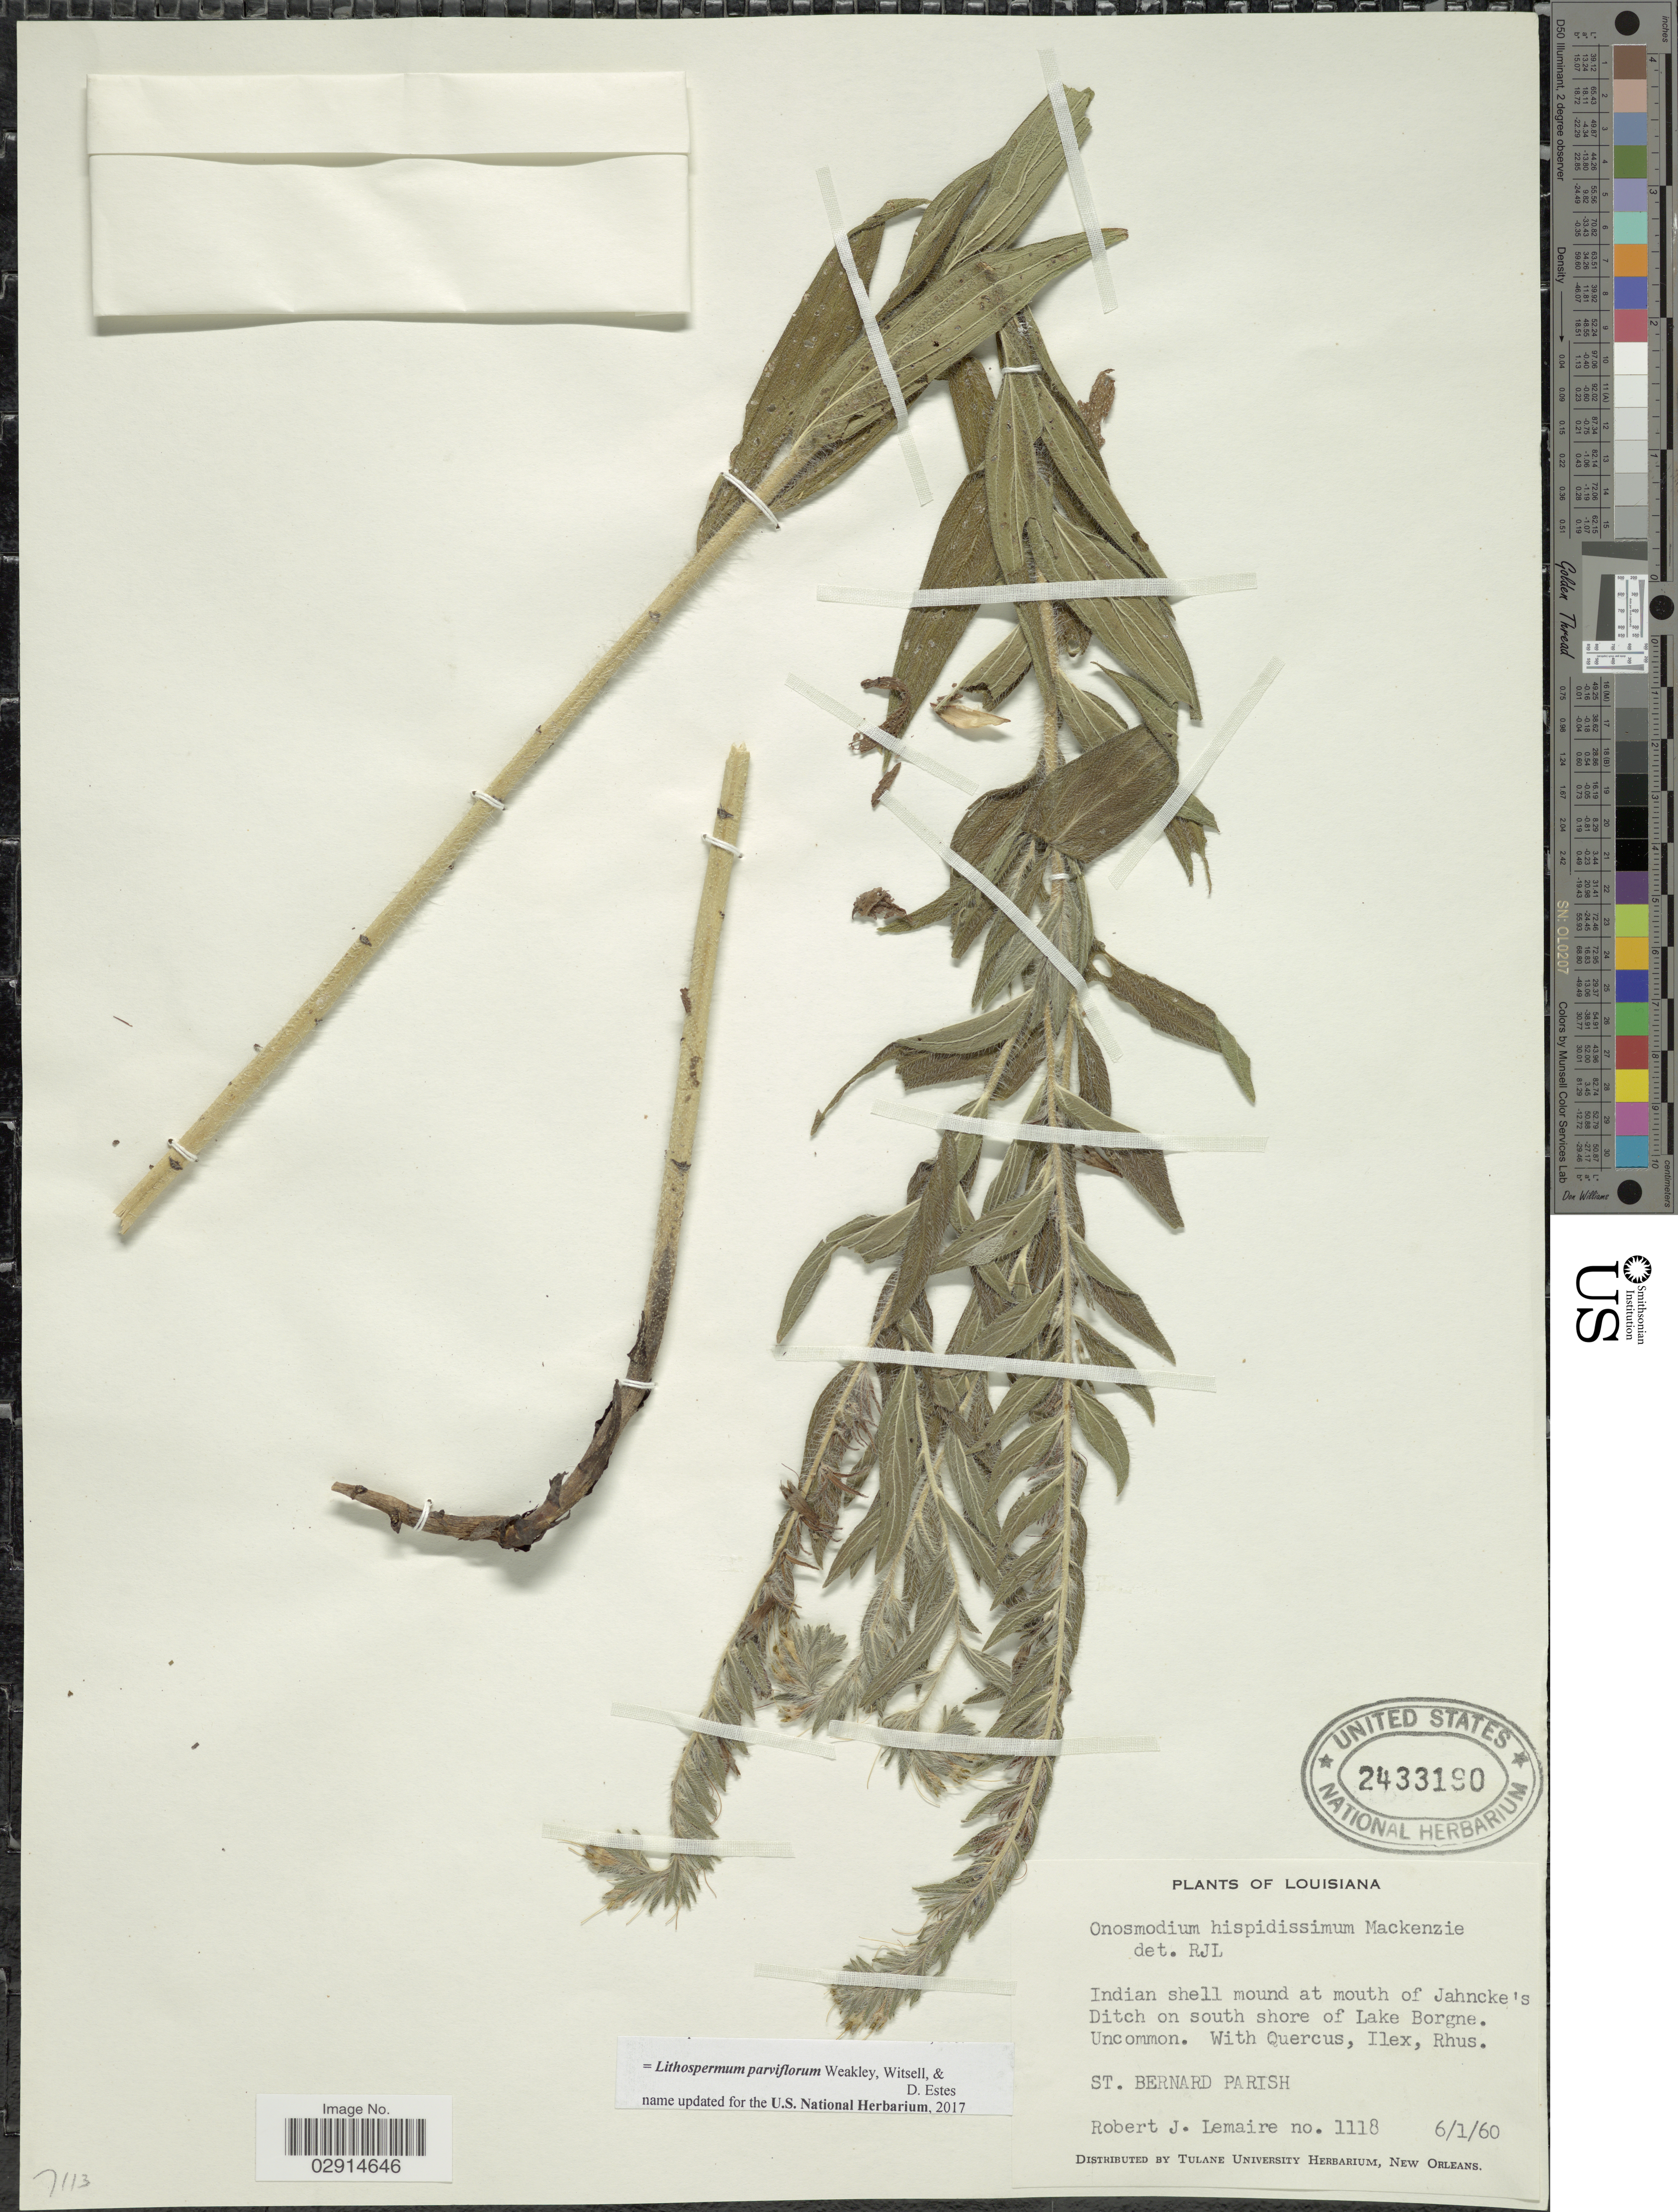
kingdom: Plantae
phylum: Tracheophyta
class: Magnoliopsida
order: Boraginales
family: Boraginaceae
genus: Lithospermum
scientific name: Lithospermum parviflorum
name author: Weakley et al.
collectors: R. J. Lemaire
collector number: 1118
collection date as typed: Transcribed d/m/y: 1/6/60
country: United States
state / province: Louisiana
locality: Indian shell mound at mouth of Jahncke's Ditch on south shore of Lake Borgne. St. Bernard Parish.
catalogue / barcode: US 2433190